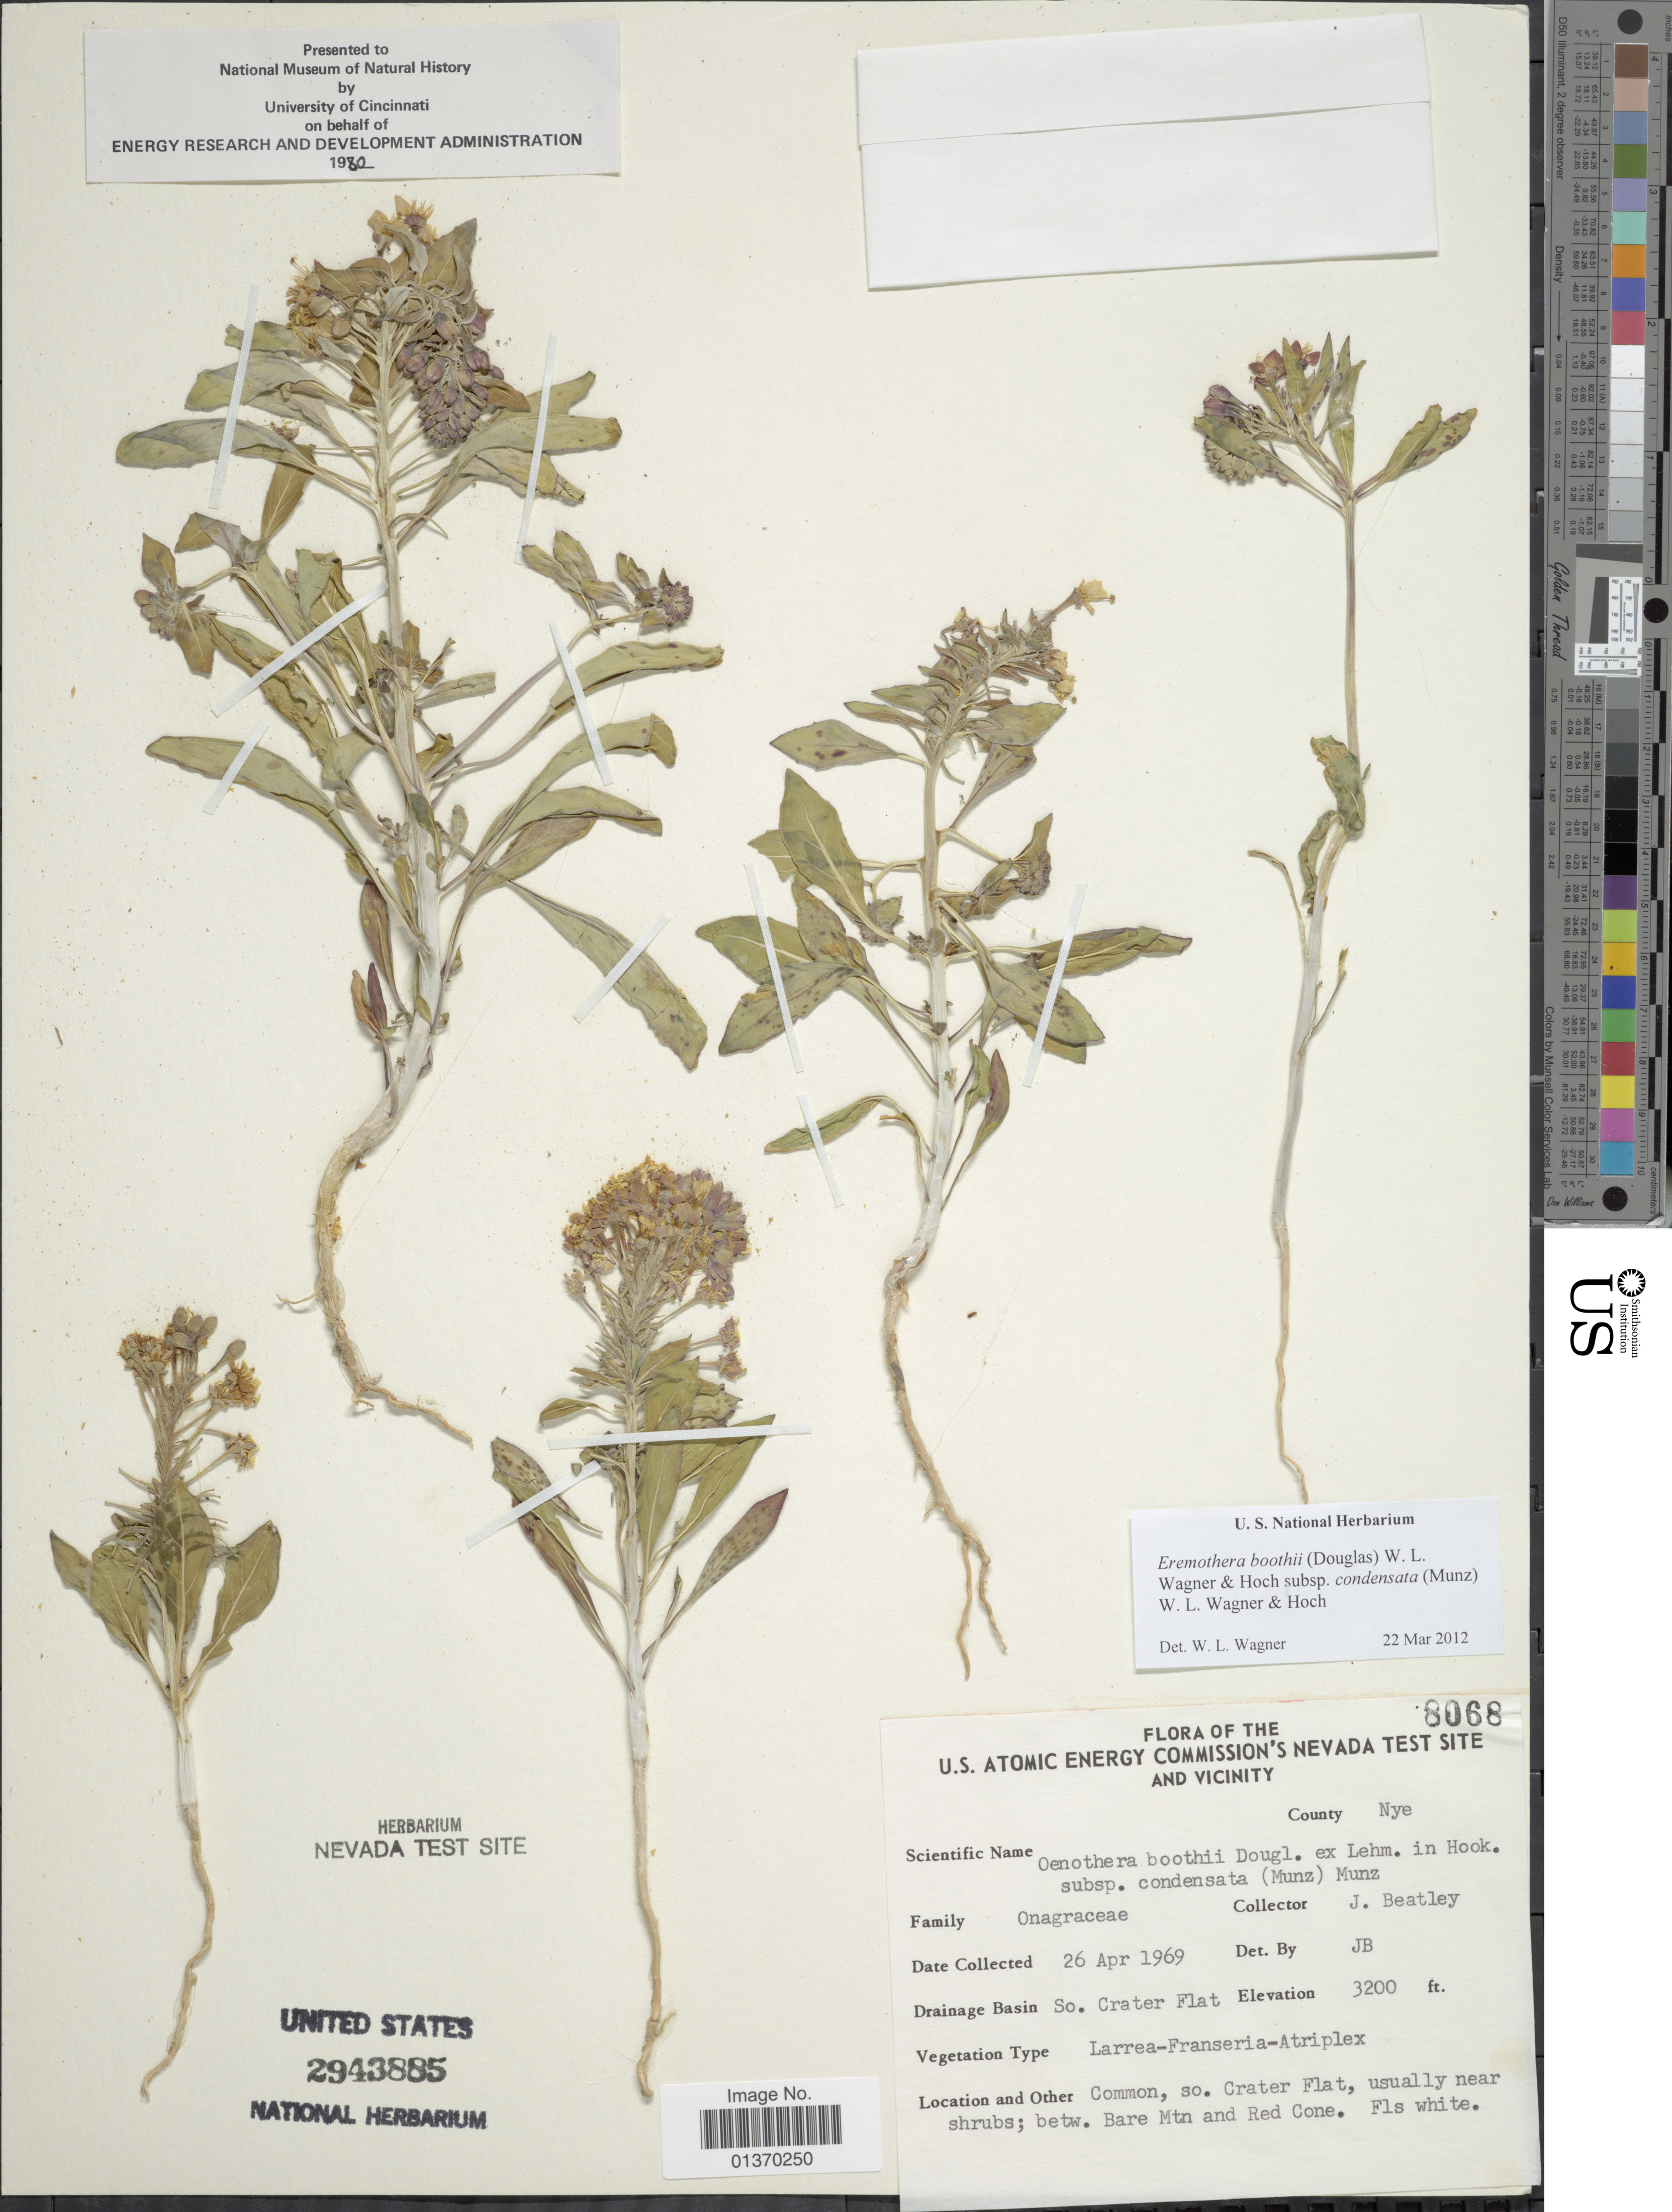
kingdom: Plantae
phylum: Tracheophyta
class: Magnoliopsida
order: Myrtales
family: Onagraceae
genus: Eremothera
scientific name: Eremothera boothii subsp. condensata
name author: (Munz) W.L. Wagner & Hoch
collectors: J. C. Beatley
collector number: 8068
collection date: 1969-04-26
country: United States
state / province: Nevada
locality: U. S. Atomic Energy Commission's Nevada Test Site and Vicinity, So. Crater Flat, so. Crater Flat, usually near shrubs; betw. Bare Mtn and Red Cone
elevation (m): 975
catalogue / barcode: US 2943885